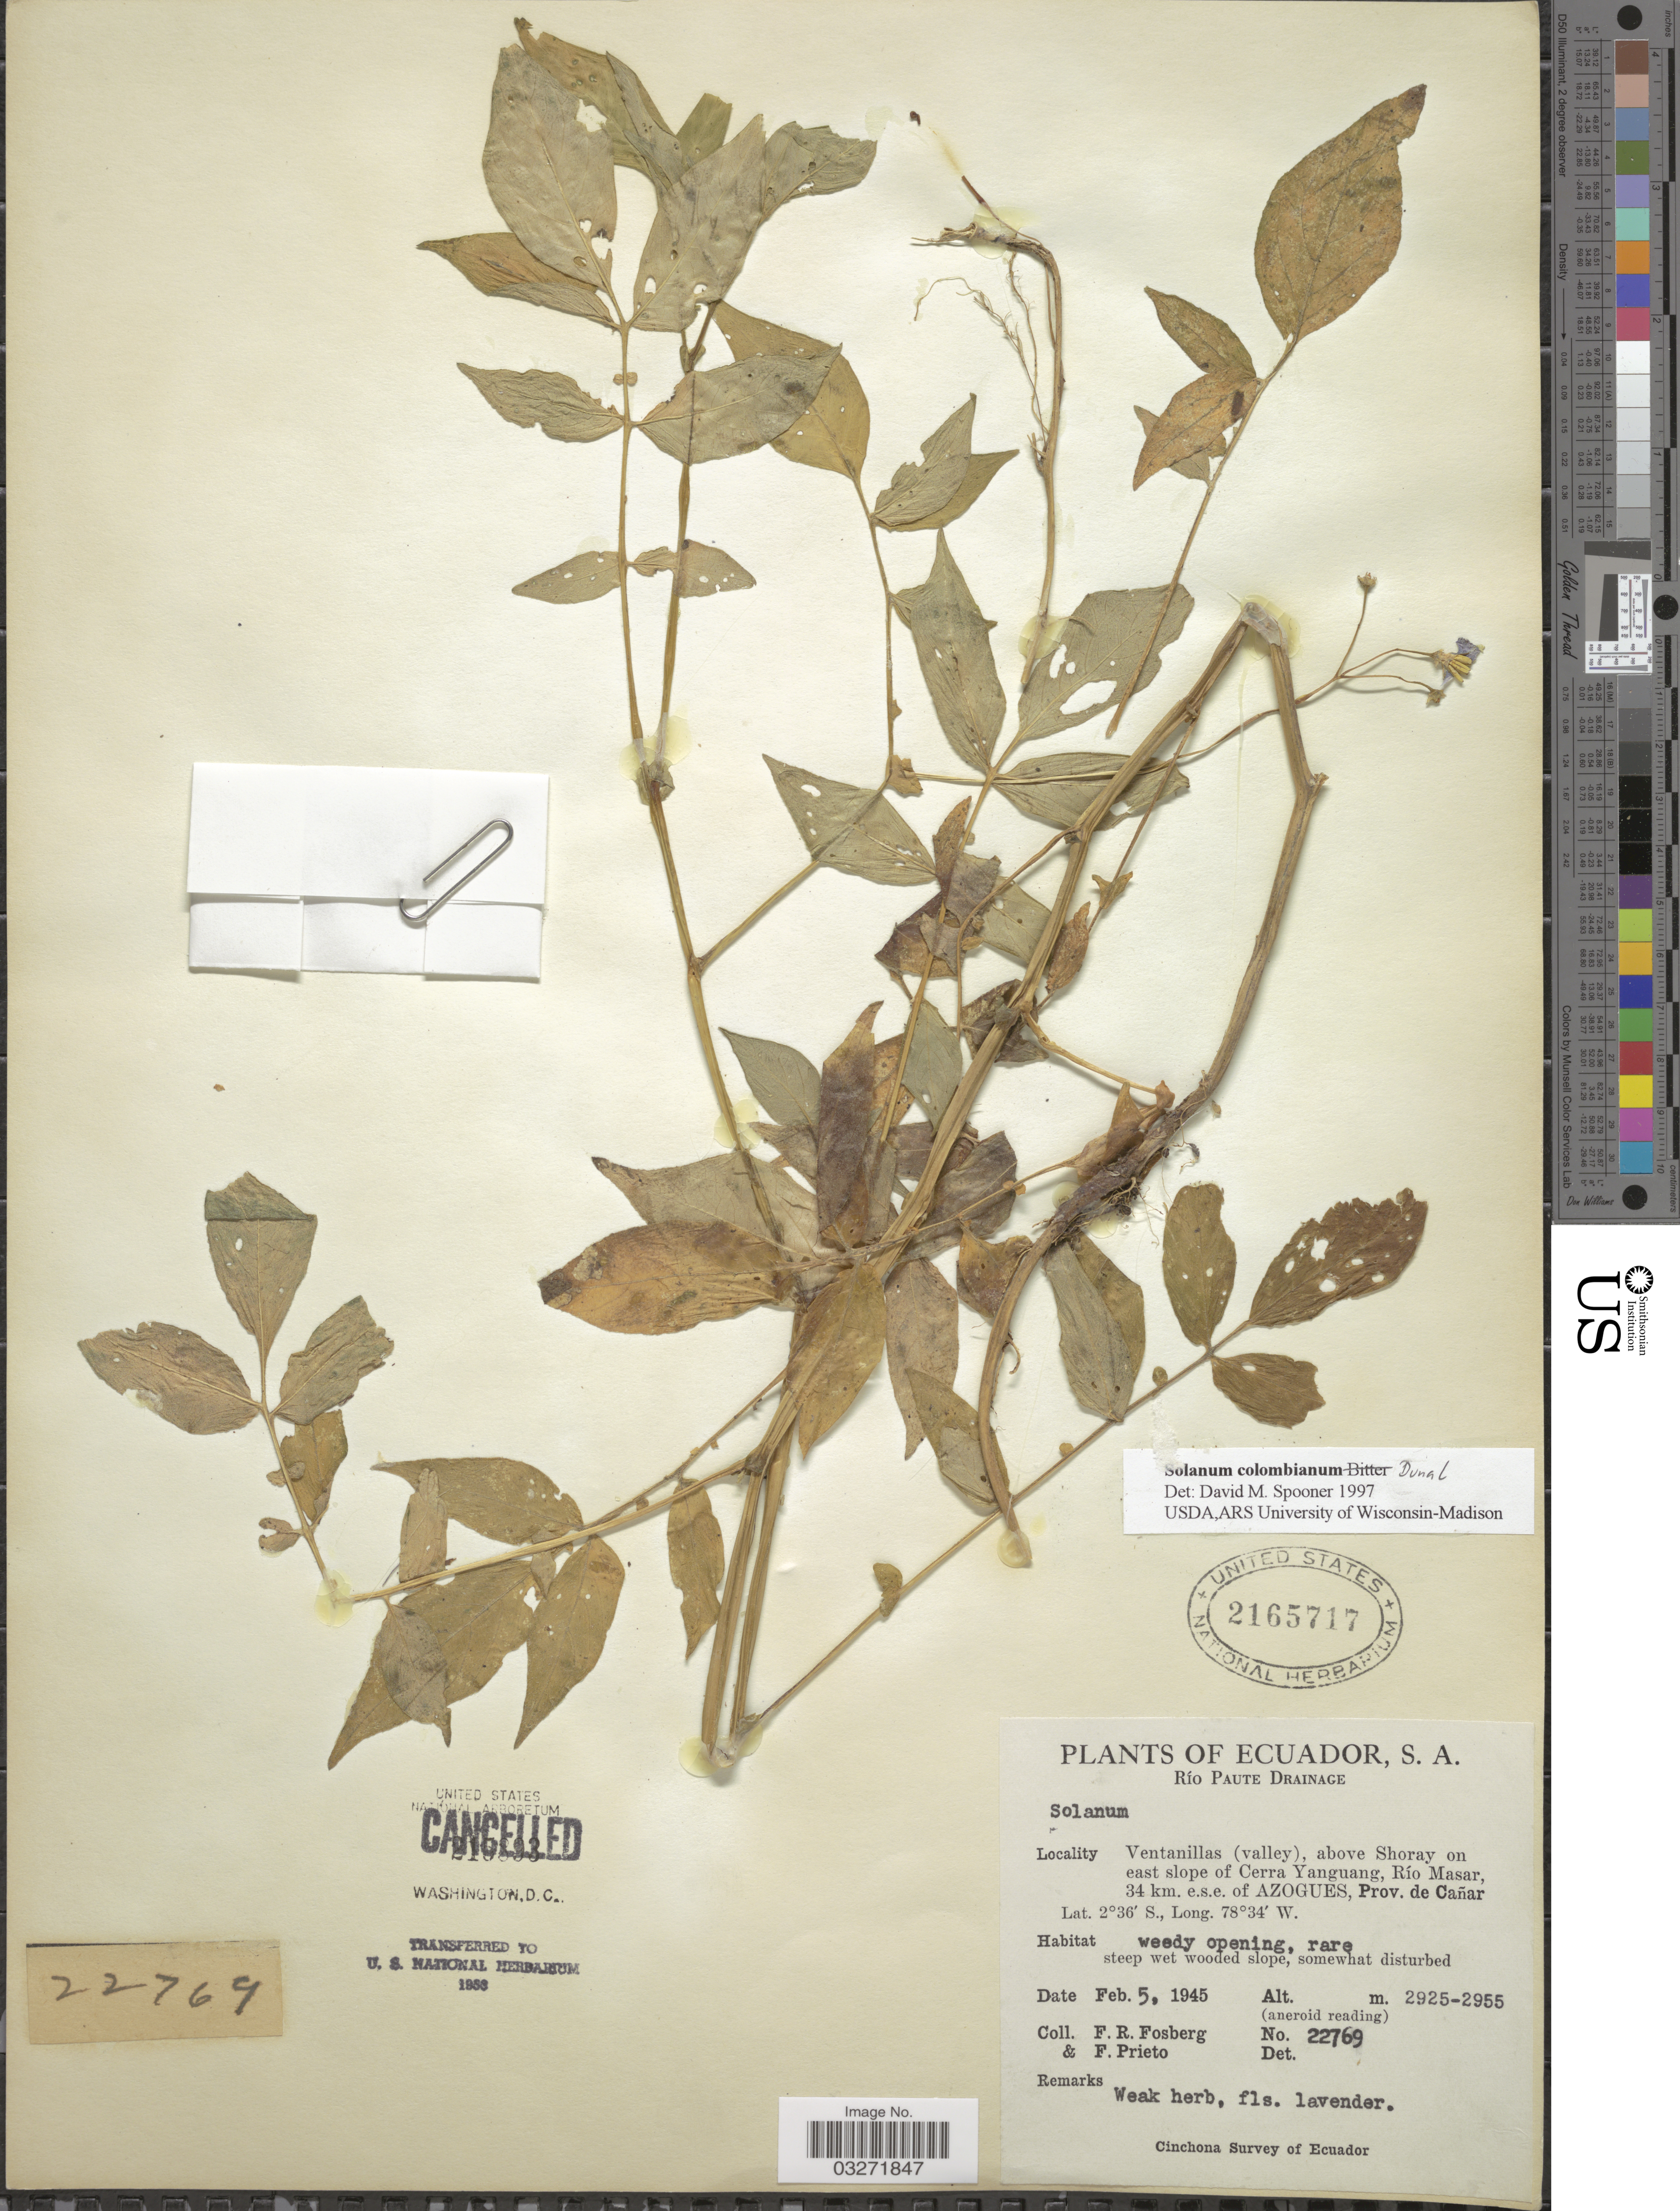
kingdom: Plantae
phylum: Tracheophyta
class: Magnoliopsida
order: Solanales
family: Solanaceae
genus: Solanum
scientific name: Solanum colombianum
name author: Dunal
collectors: F. R. Fosberg & F. Prieto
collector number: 22769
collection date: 1945-02-05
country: Ecuador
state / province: Cañar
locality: Río Paute Drainage. Ventanillas (valley), above Shoray on east slopes of Cerra Yanguang, Río Masar, 34 km. e.s.e. of Azogues.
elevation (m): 2925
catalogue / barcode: US 2165717